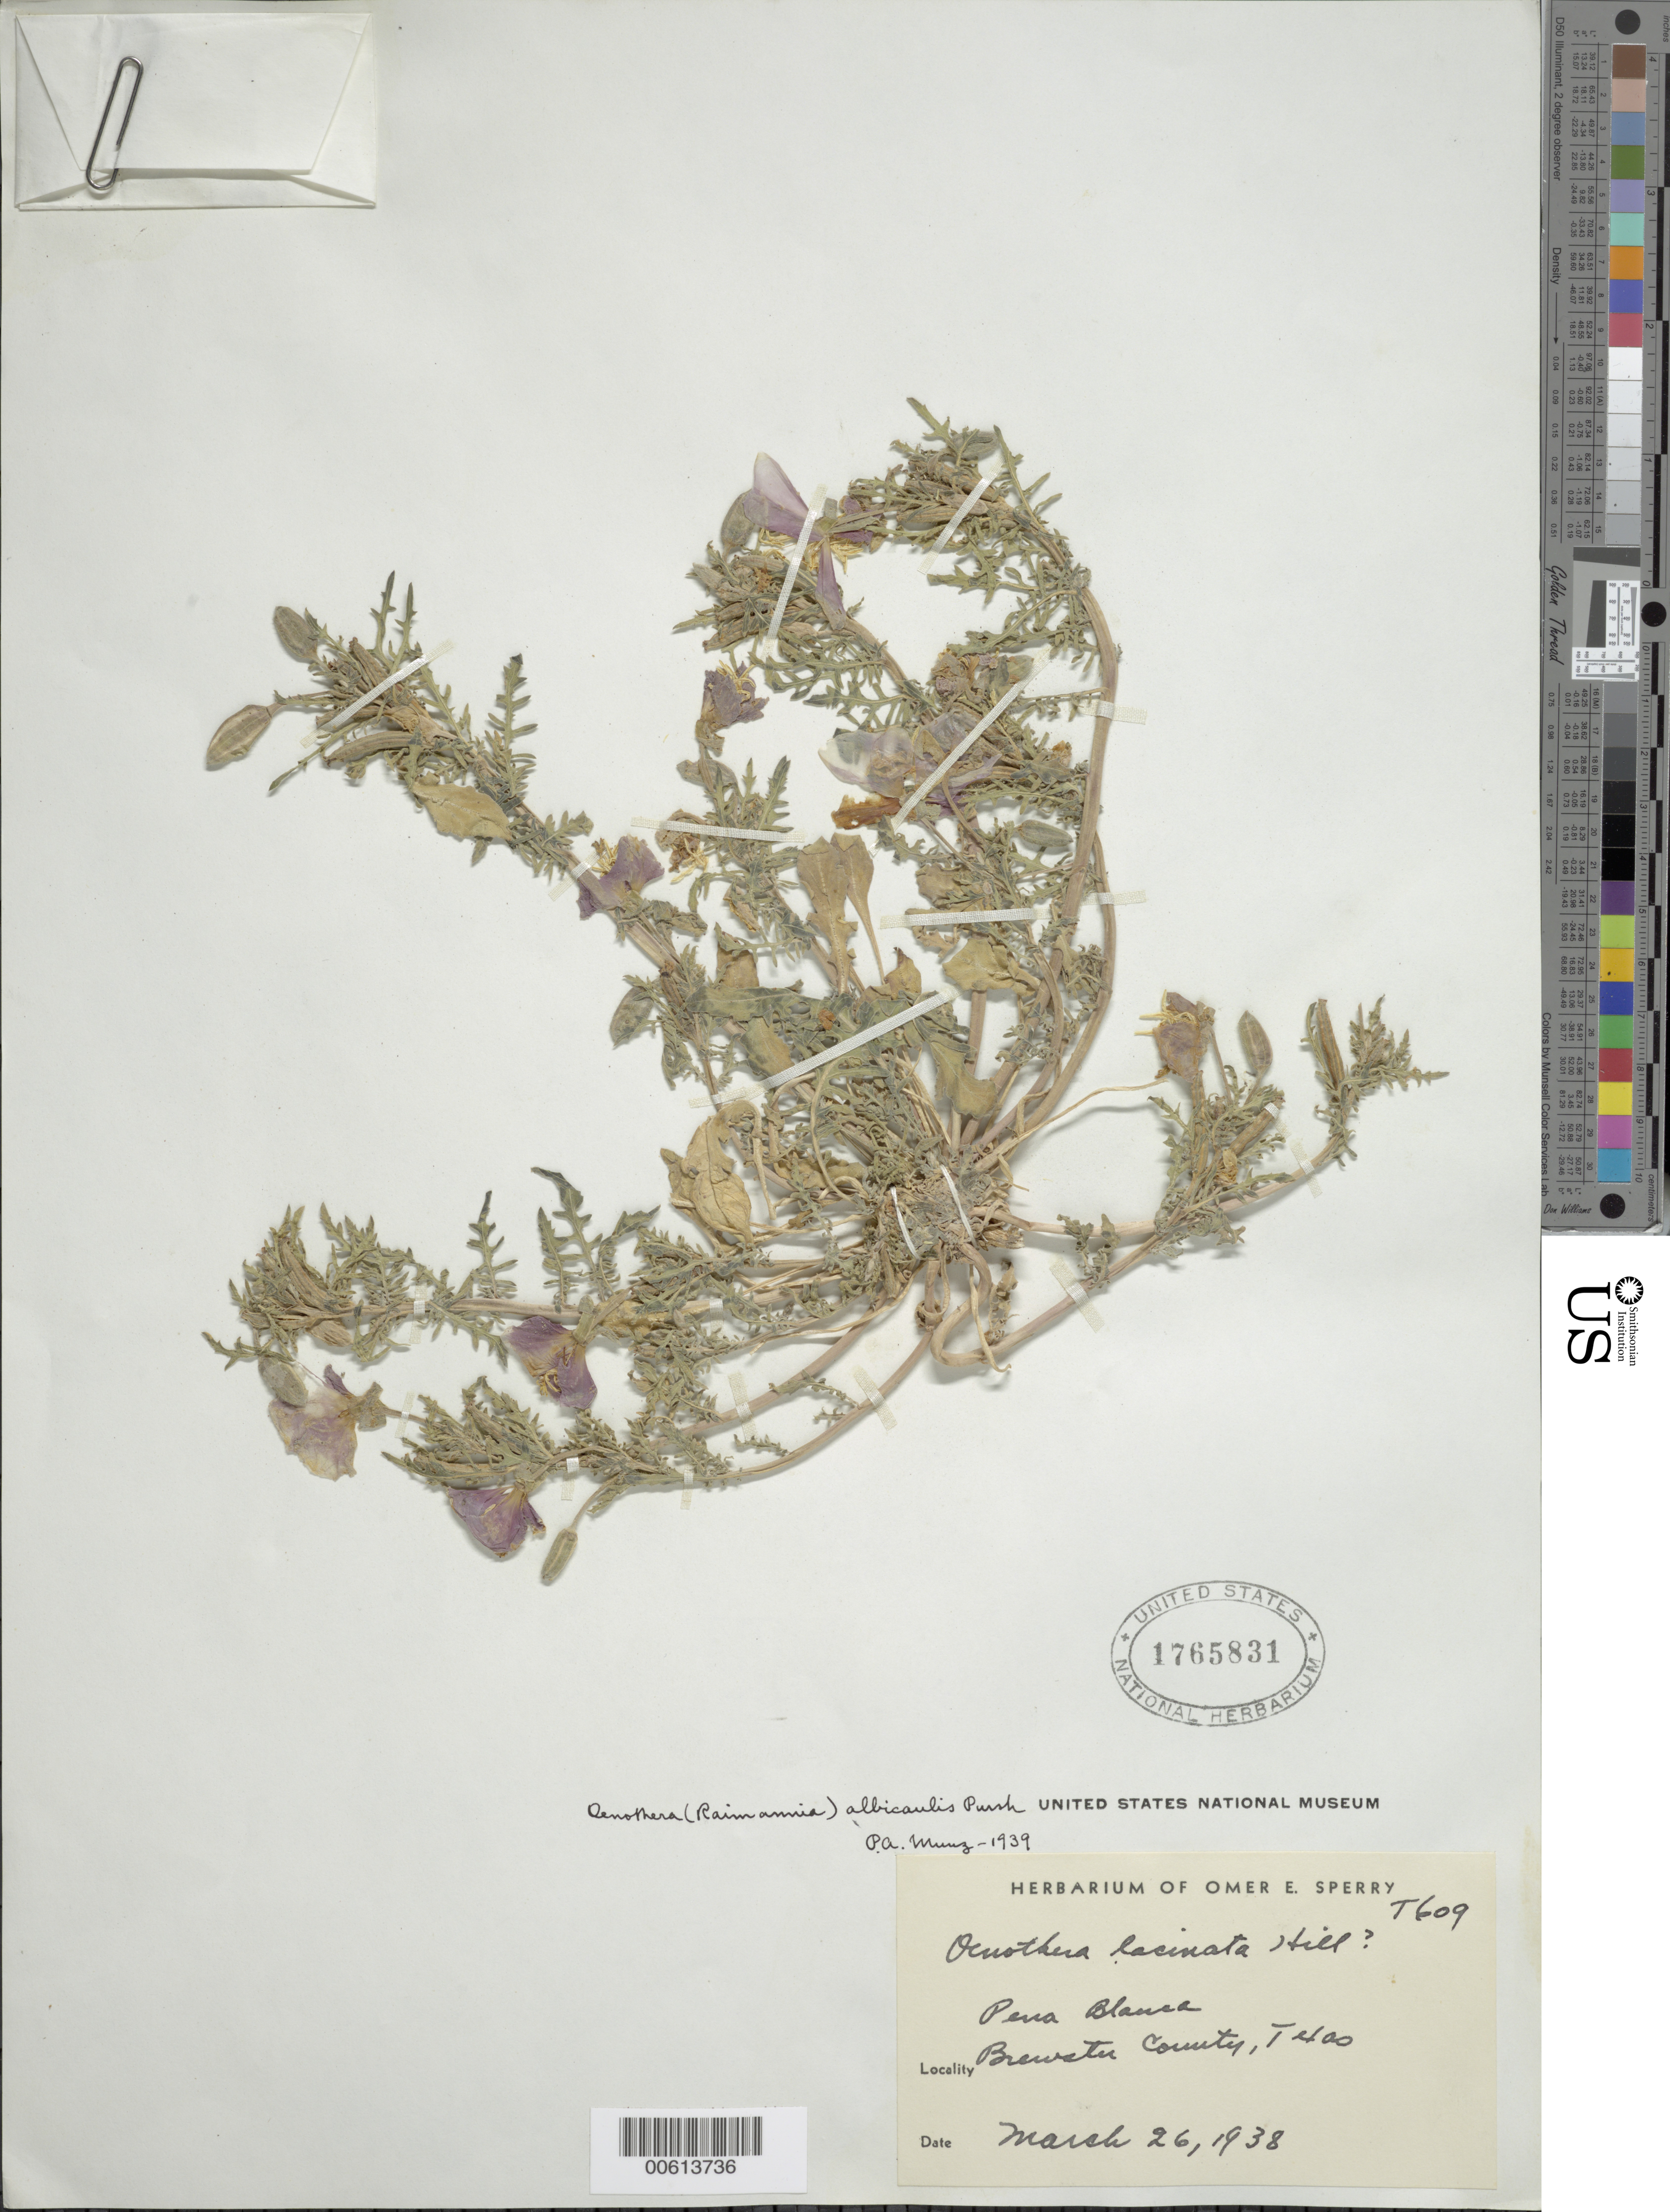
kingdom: Plantae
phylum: Tracheophyta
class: Magnoliopsida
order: Myrtales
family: Onagraceae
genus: Oenothera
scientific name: Oenothera albicaulis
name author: Pursh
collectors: O. E. Sperry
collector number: T609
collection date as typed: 26 Mar 1938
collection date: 1938-03-26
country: United States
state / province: Texas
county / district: Brewster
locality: Pena Blanca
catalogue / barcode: US 1765831